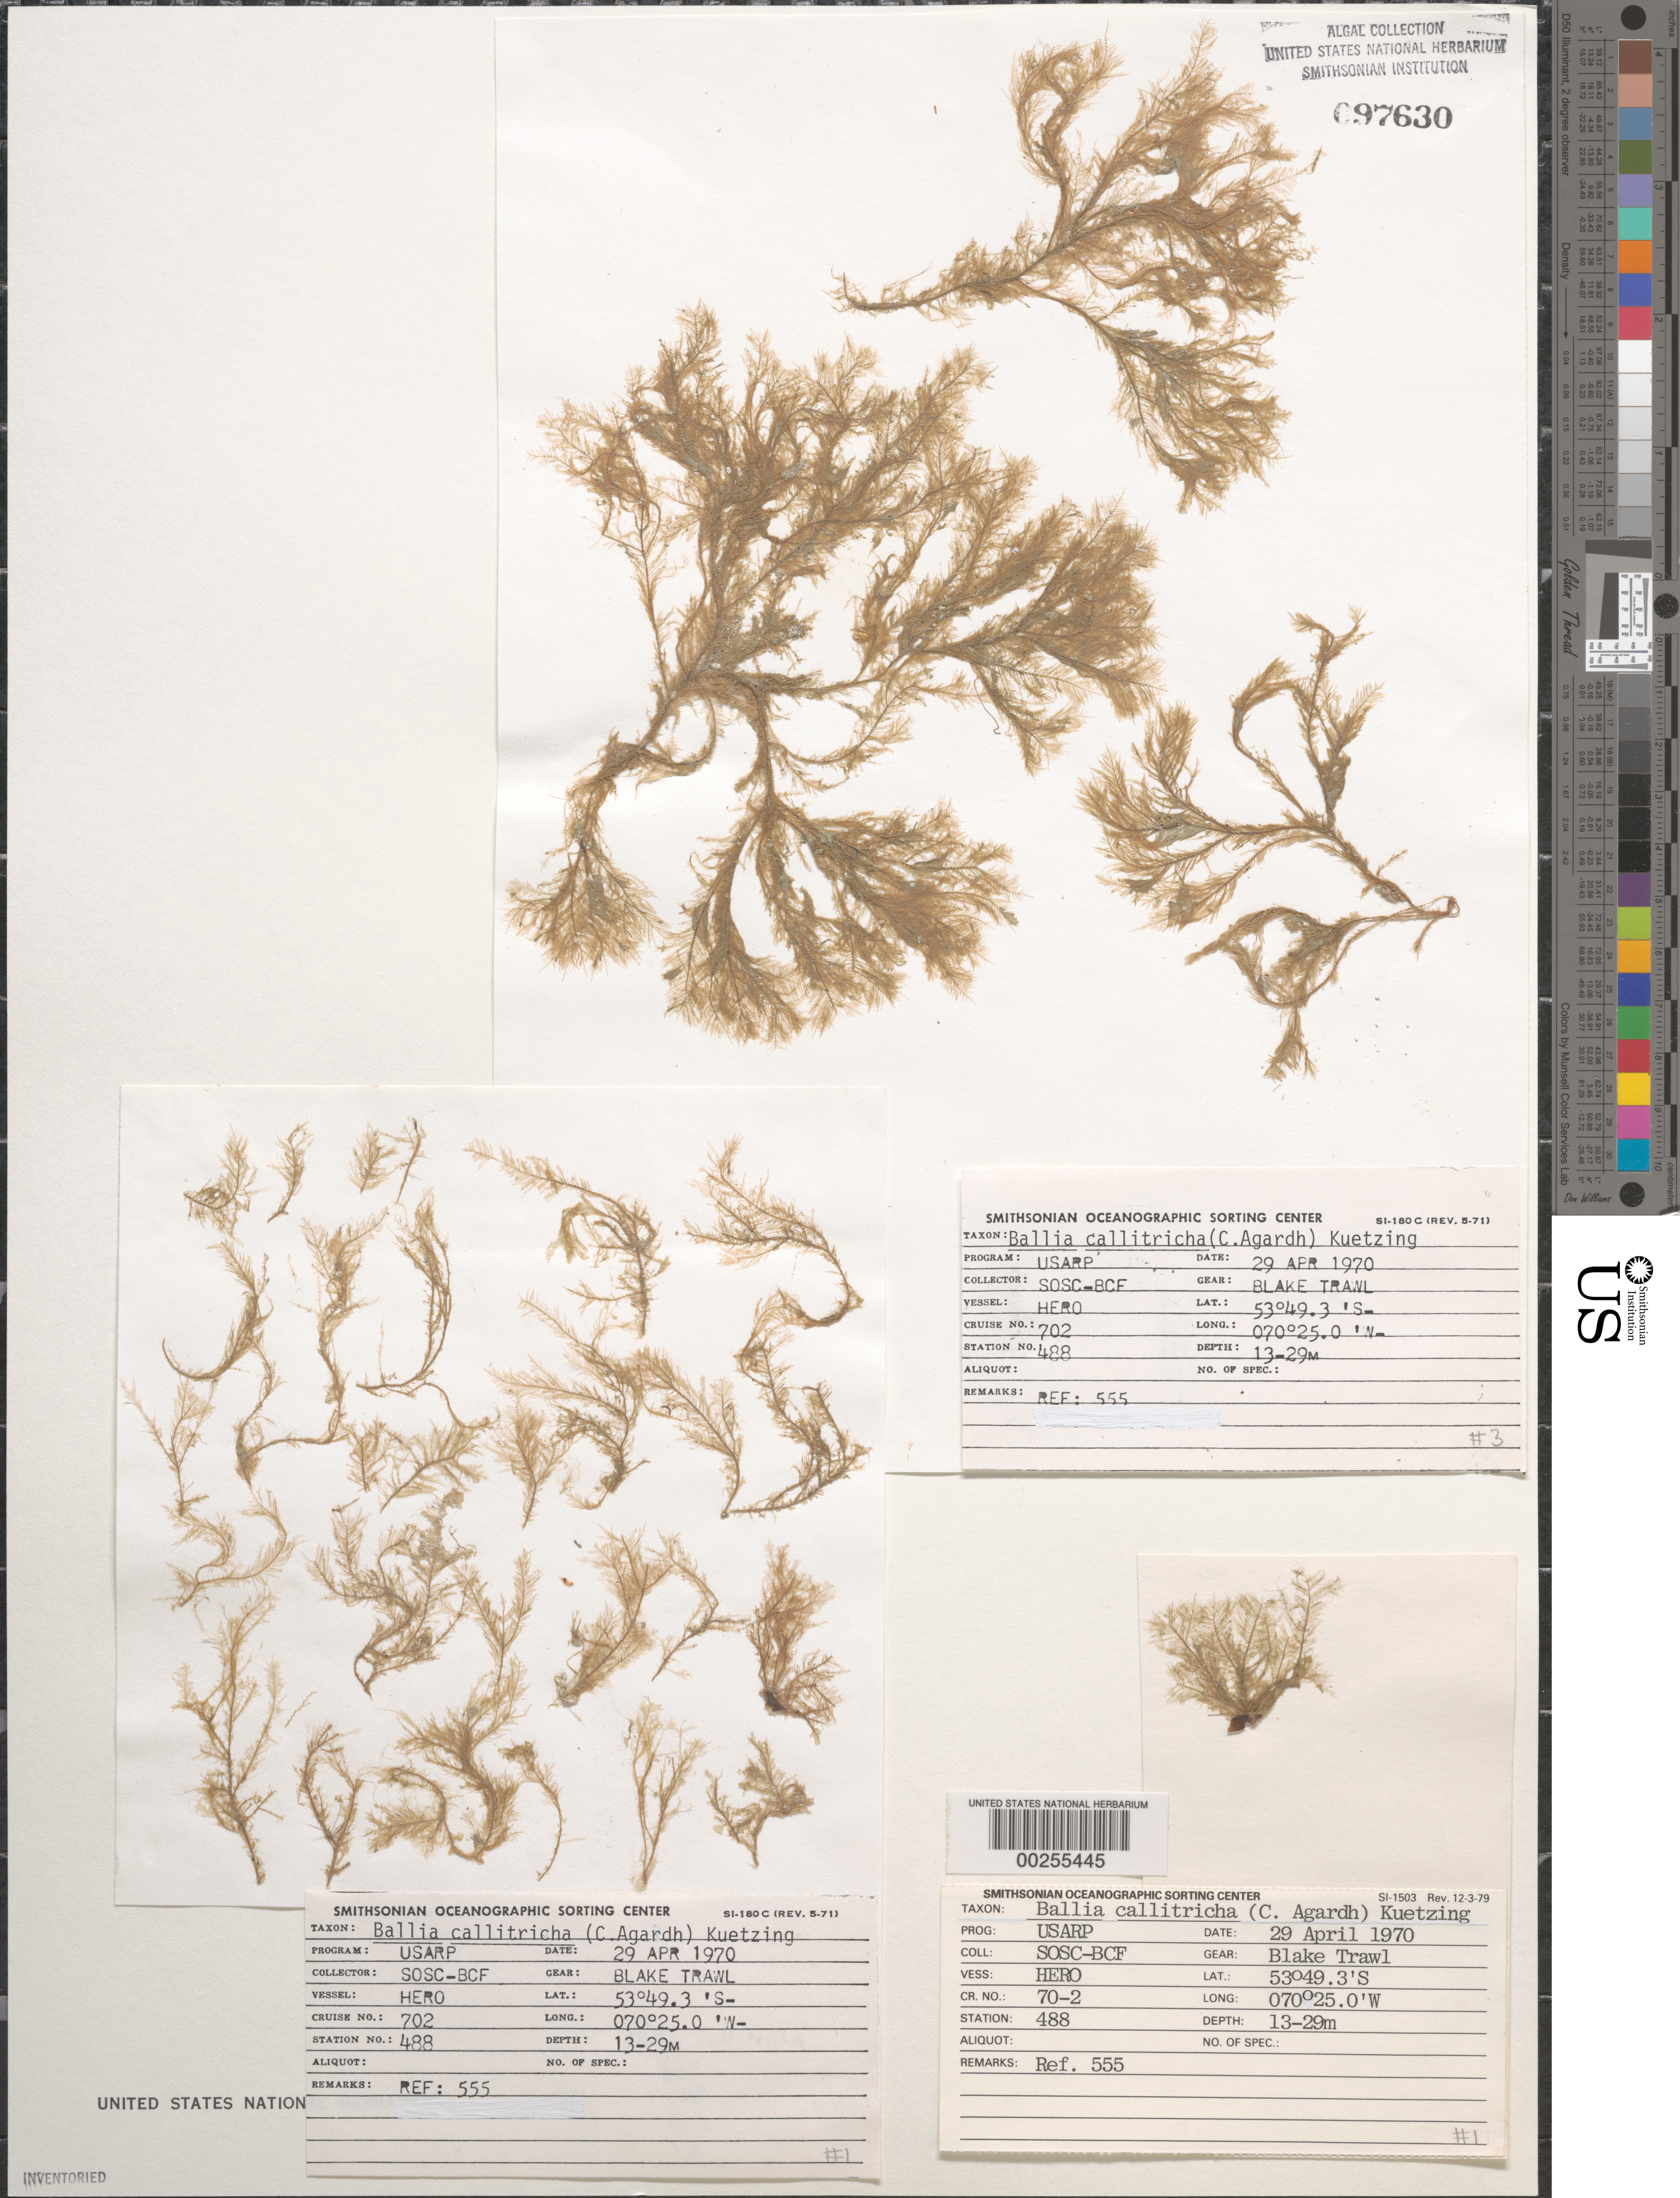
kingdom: Plantae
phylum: Rhodophyta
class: Florideophyceae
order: Balliales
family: Balliaceae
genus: Ballia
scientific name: Ballia callitricha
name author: (C. Agardh) Kützing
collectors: SOSC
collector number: Station 488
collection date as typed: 29 Apr 1970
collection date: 1970-04-29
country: Chile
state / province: Magallanes y de la Antártica Chilena (XII)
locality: Punta Arenas area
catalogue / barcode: US 97630